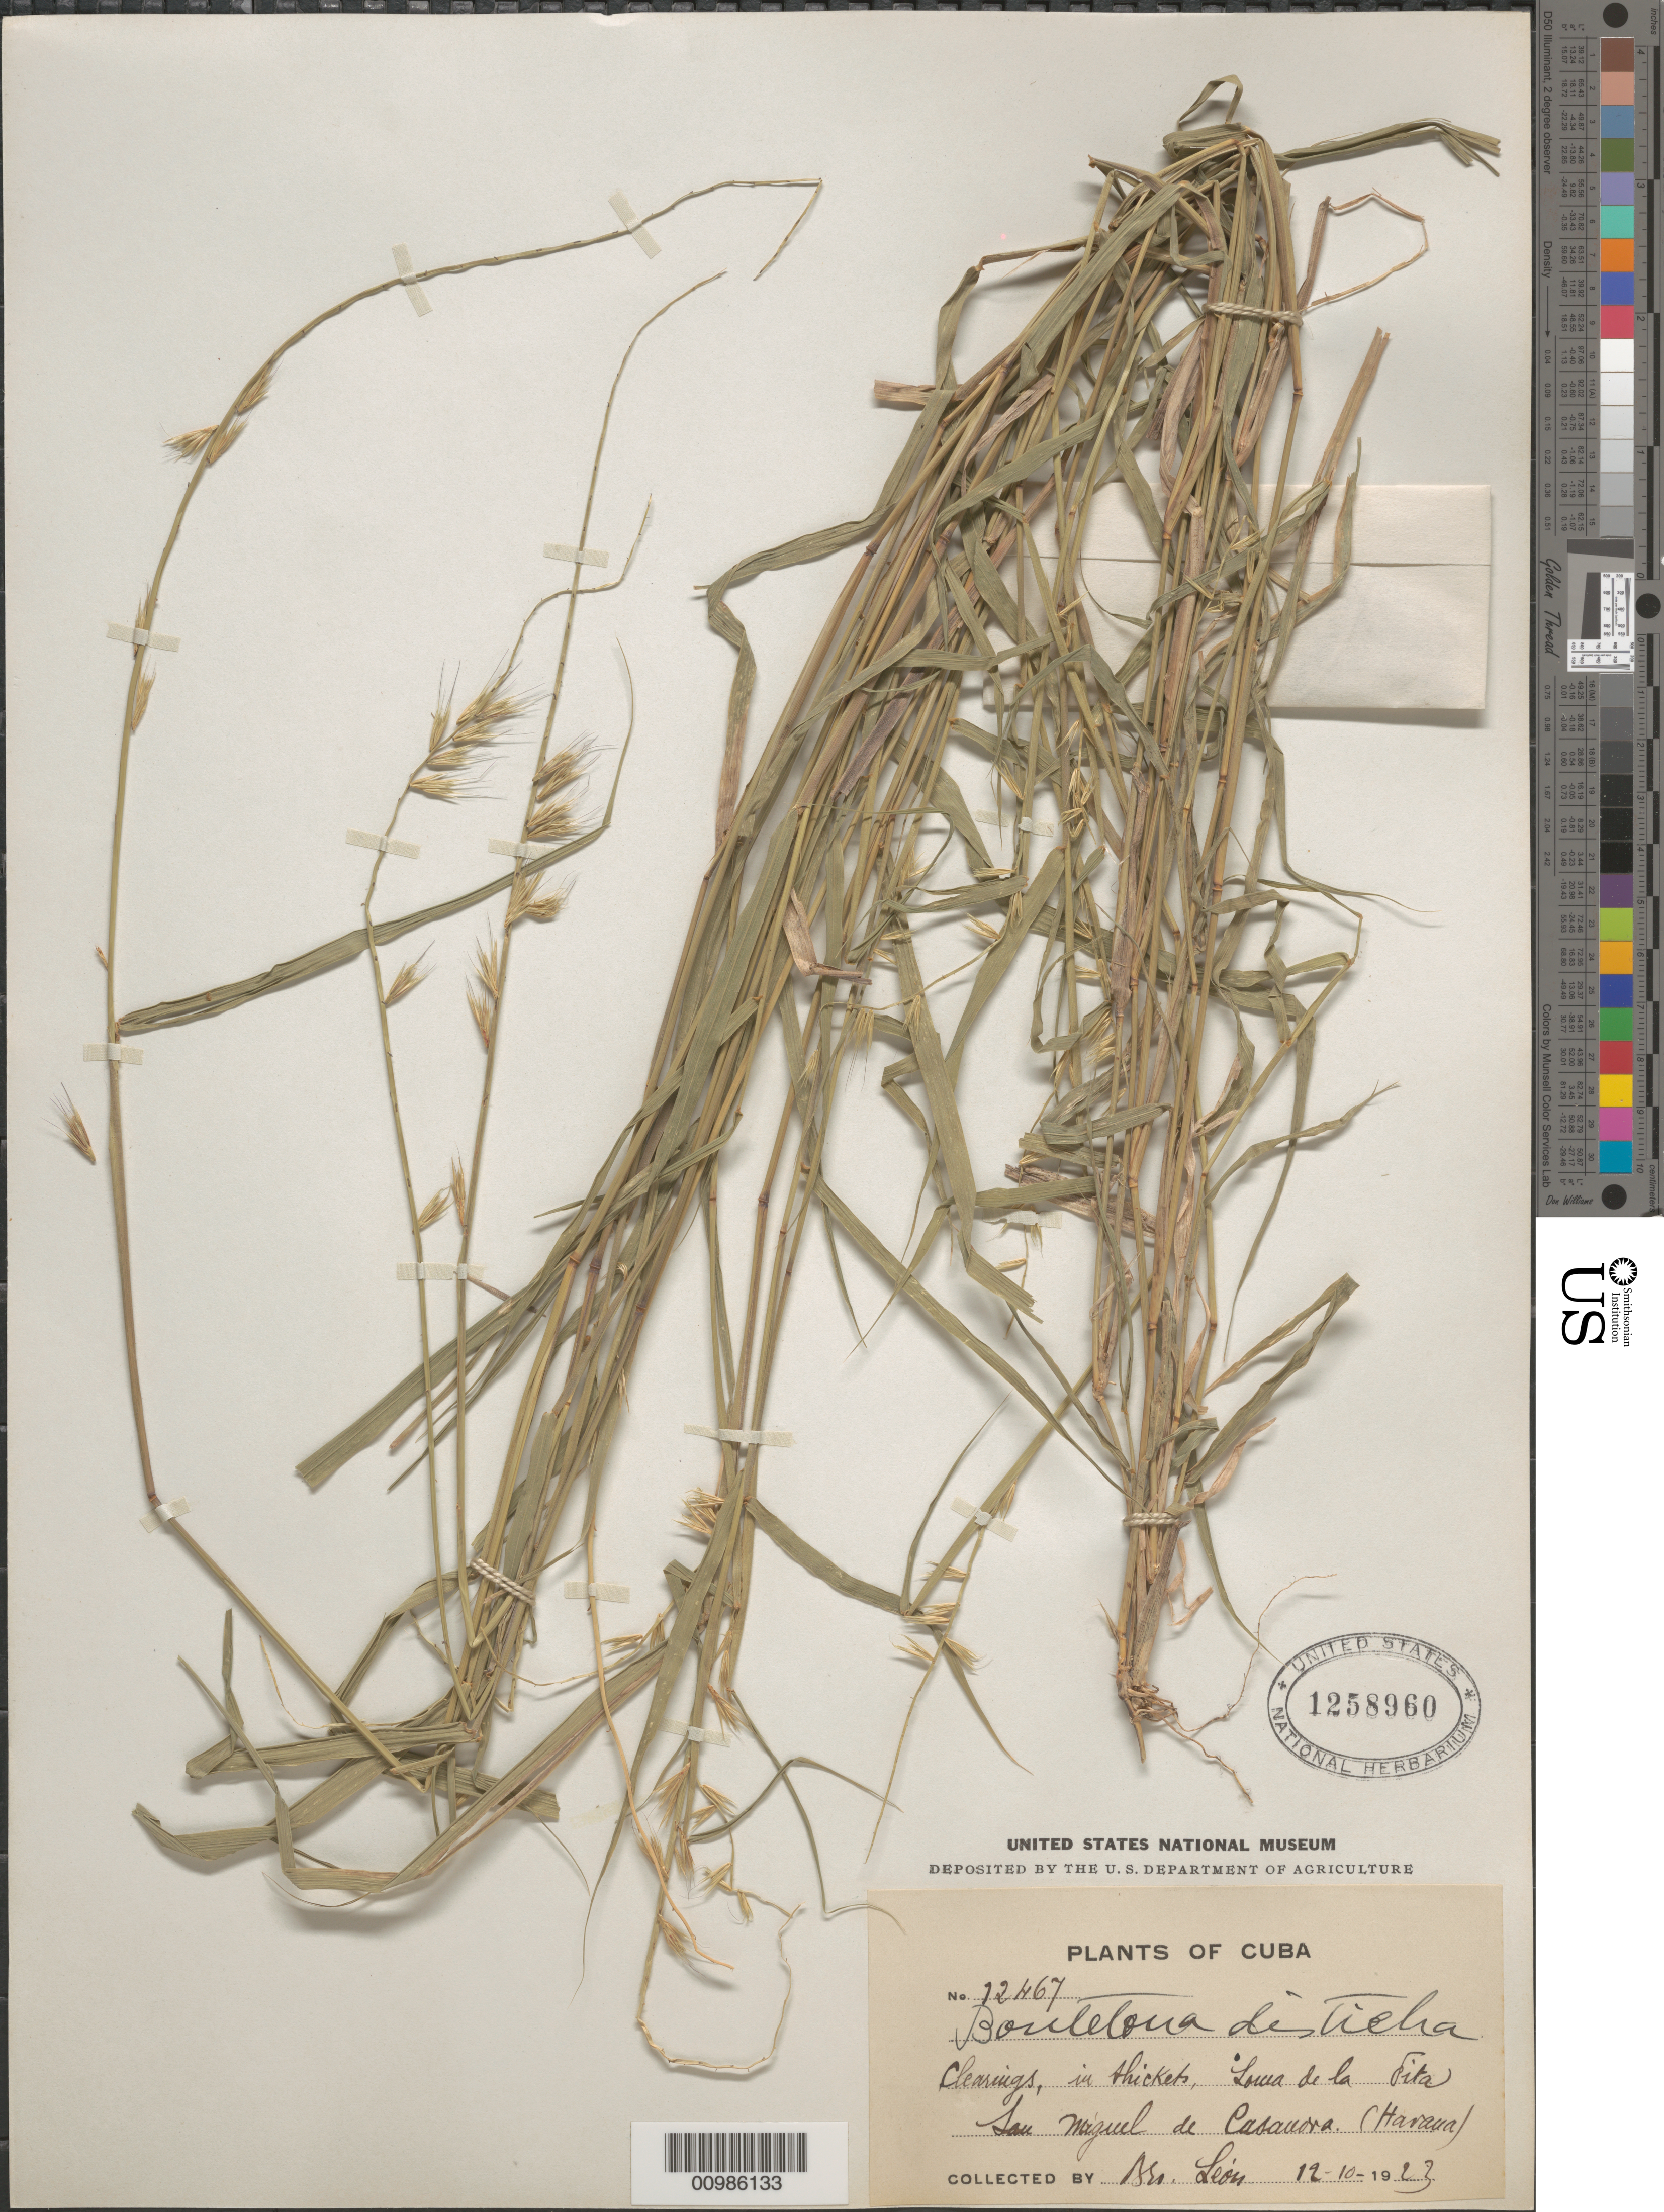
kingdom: Plantae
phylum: Tracheophyta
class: Liliopsida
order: Poales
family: Poaceae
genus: Bouteloua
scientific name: Bouteloua disticha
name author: (Kunth) Benth.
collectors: Bro. León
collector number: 12467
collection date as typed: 12 Oct 1923 or10 Dec 1923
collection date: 1923-10-12 or 1923-12-10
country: Cuba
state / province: La Habana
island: Cuba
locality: La Habana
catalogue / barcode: US 1258960